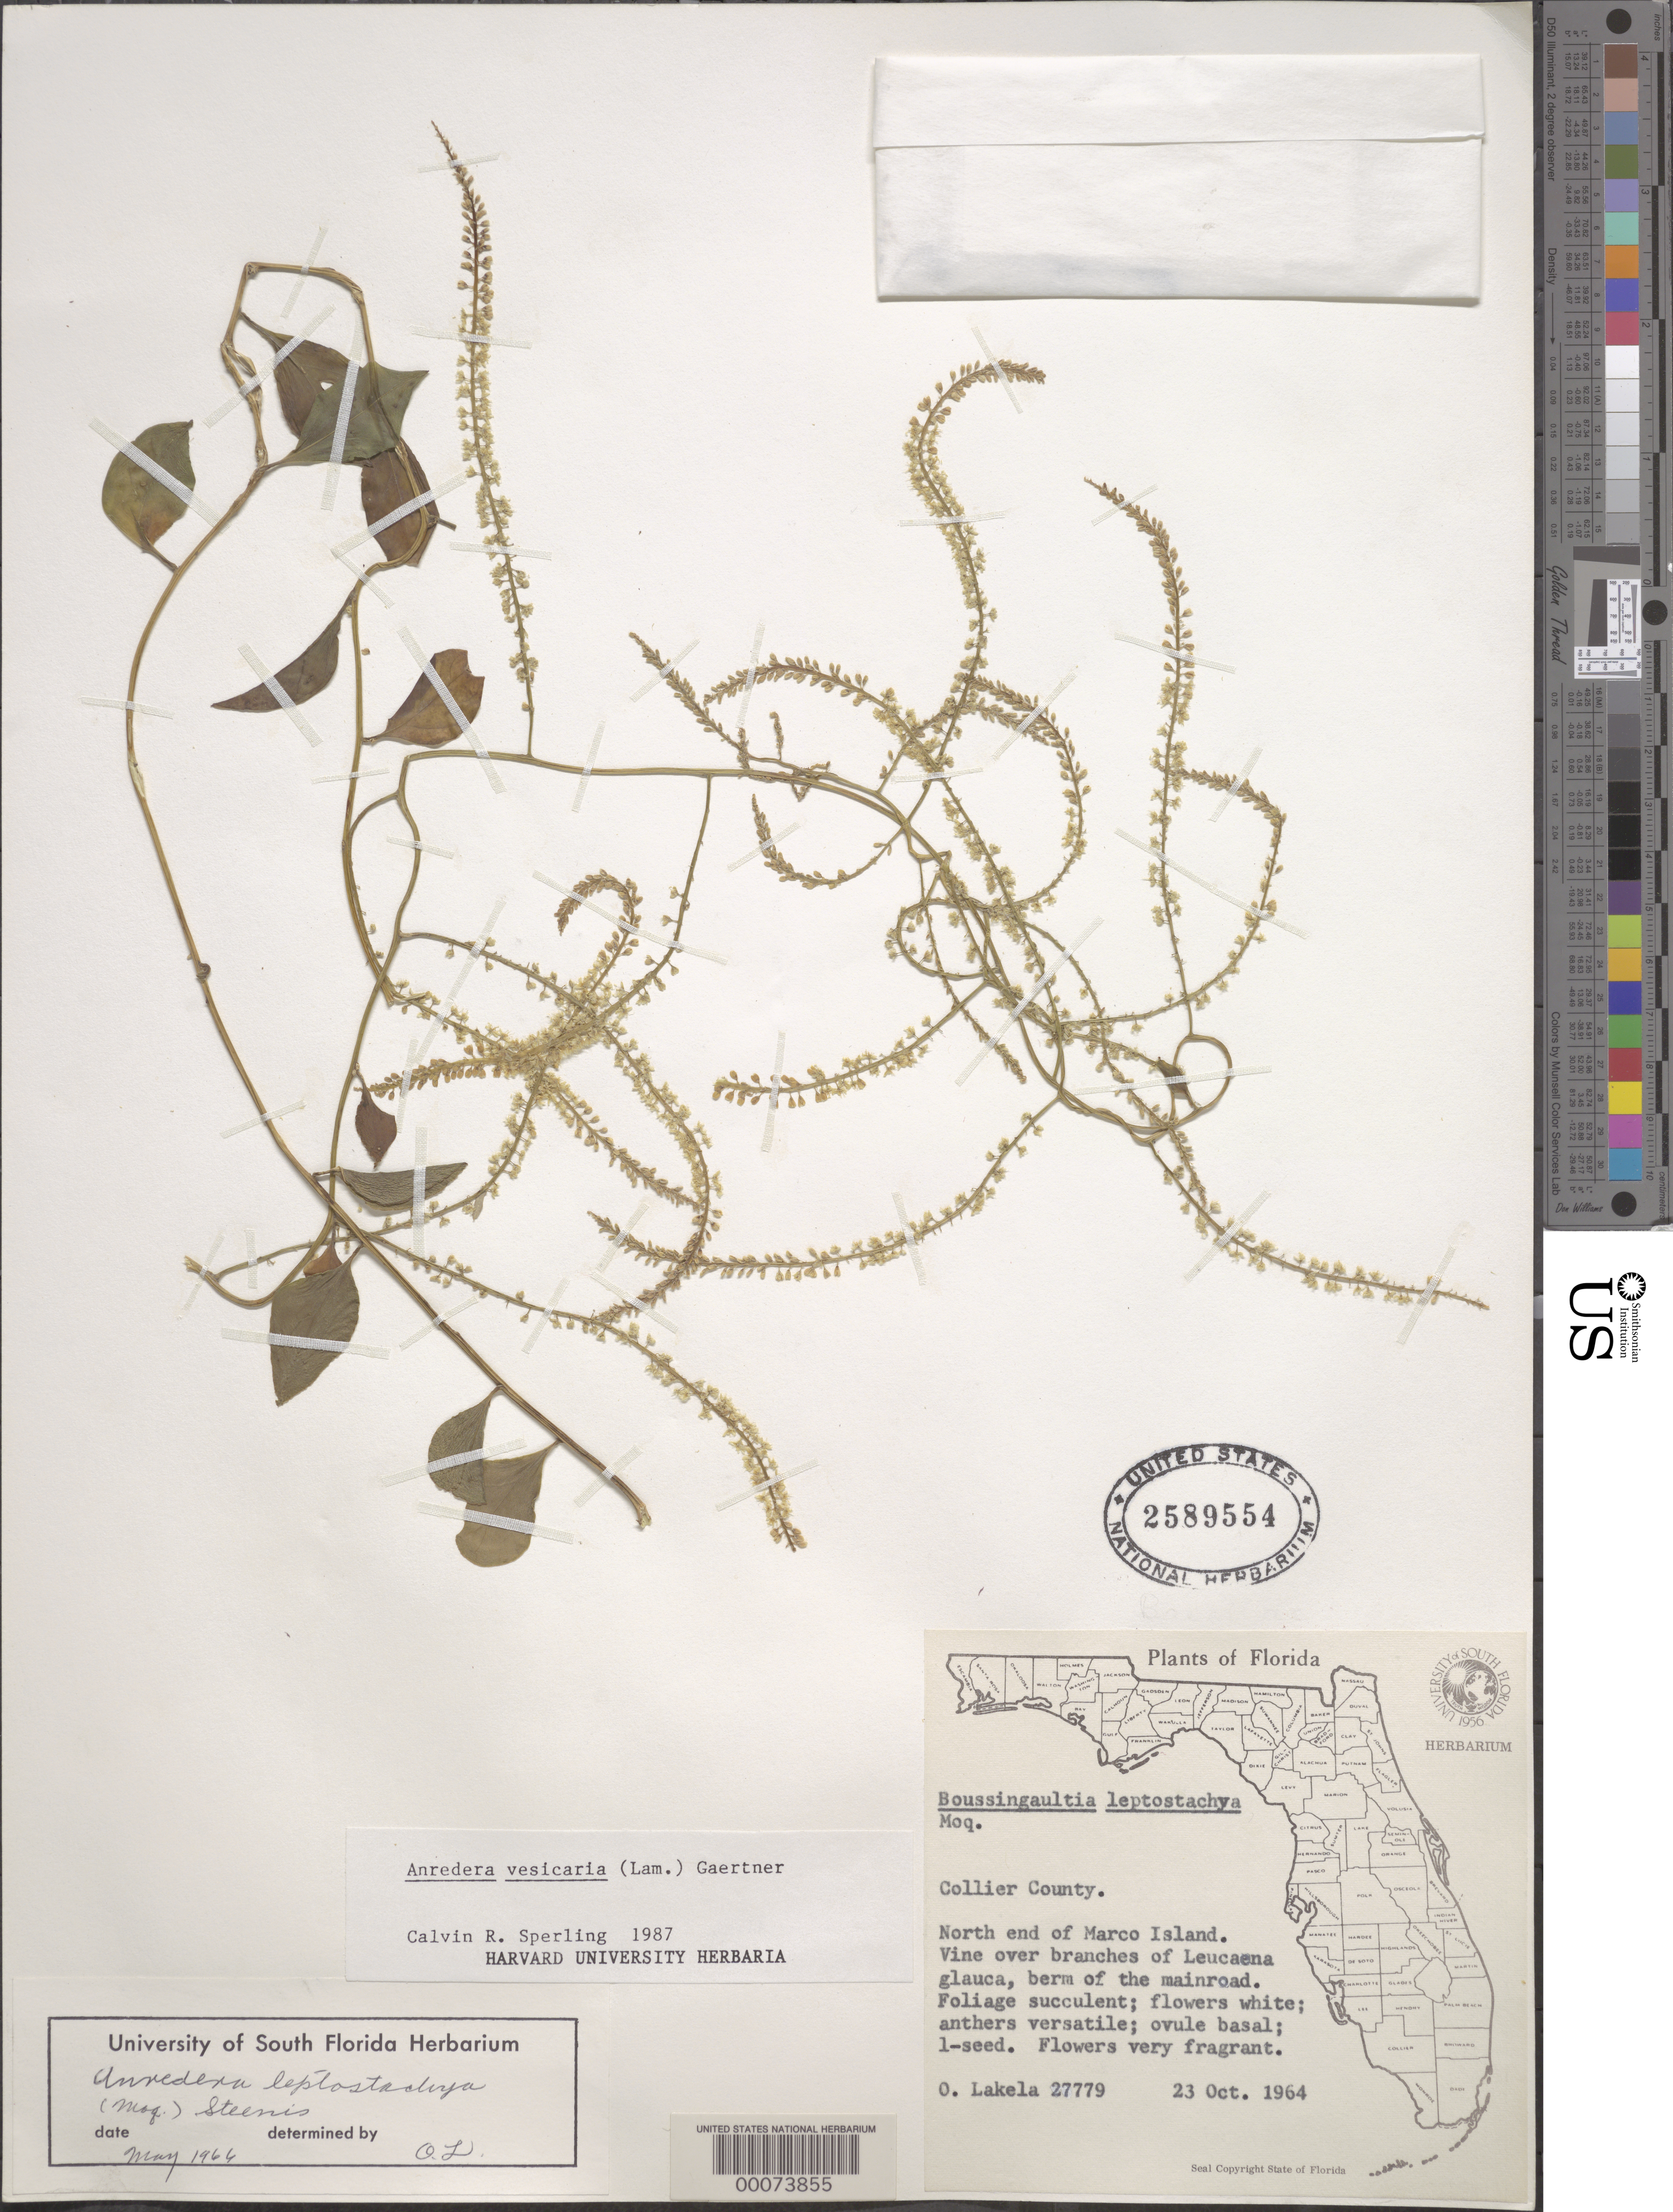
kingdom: Plantae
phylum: Tracheophyta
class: Magnoliopsida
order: Caryophyllales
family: Basellaceae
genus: Anredera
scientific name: Anredera vesicaria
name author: (Lam.) C.F. Gaertn.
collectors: O. K. Lakela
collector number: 27779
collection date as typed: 23 Oct 1964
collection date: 1964-10-23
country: United States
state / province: Florida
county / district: Collier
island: Marco Island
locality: North end of marco island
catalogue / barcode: US 2589554